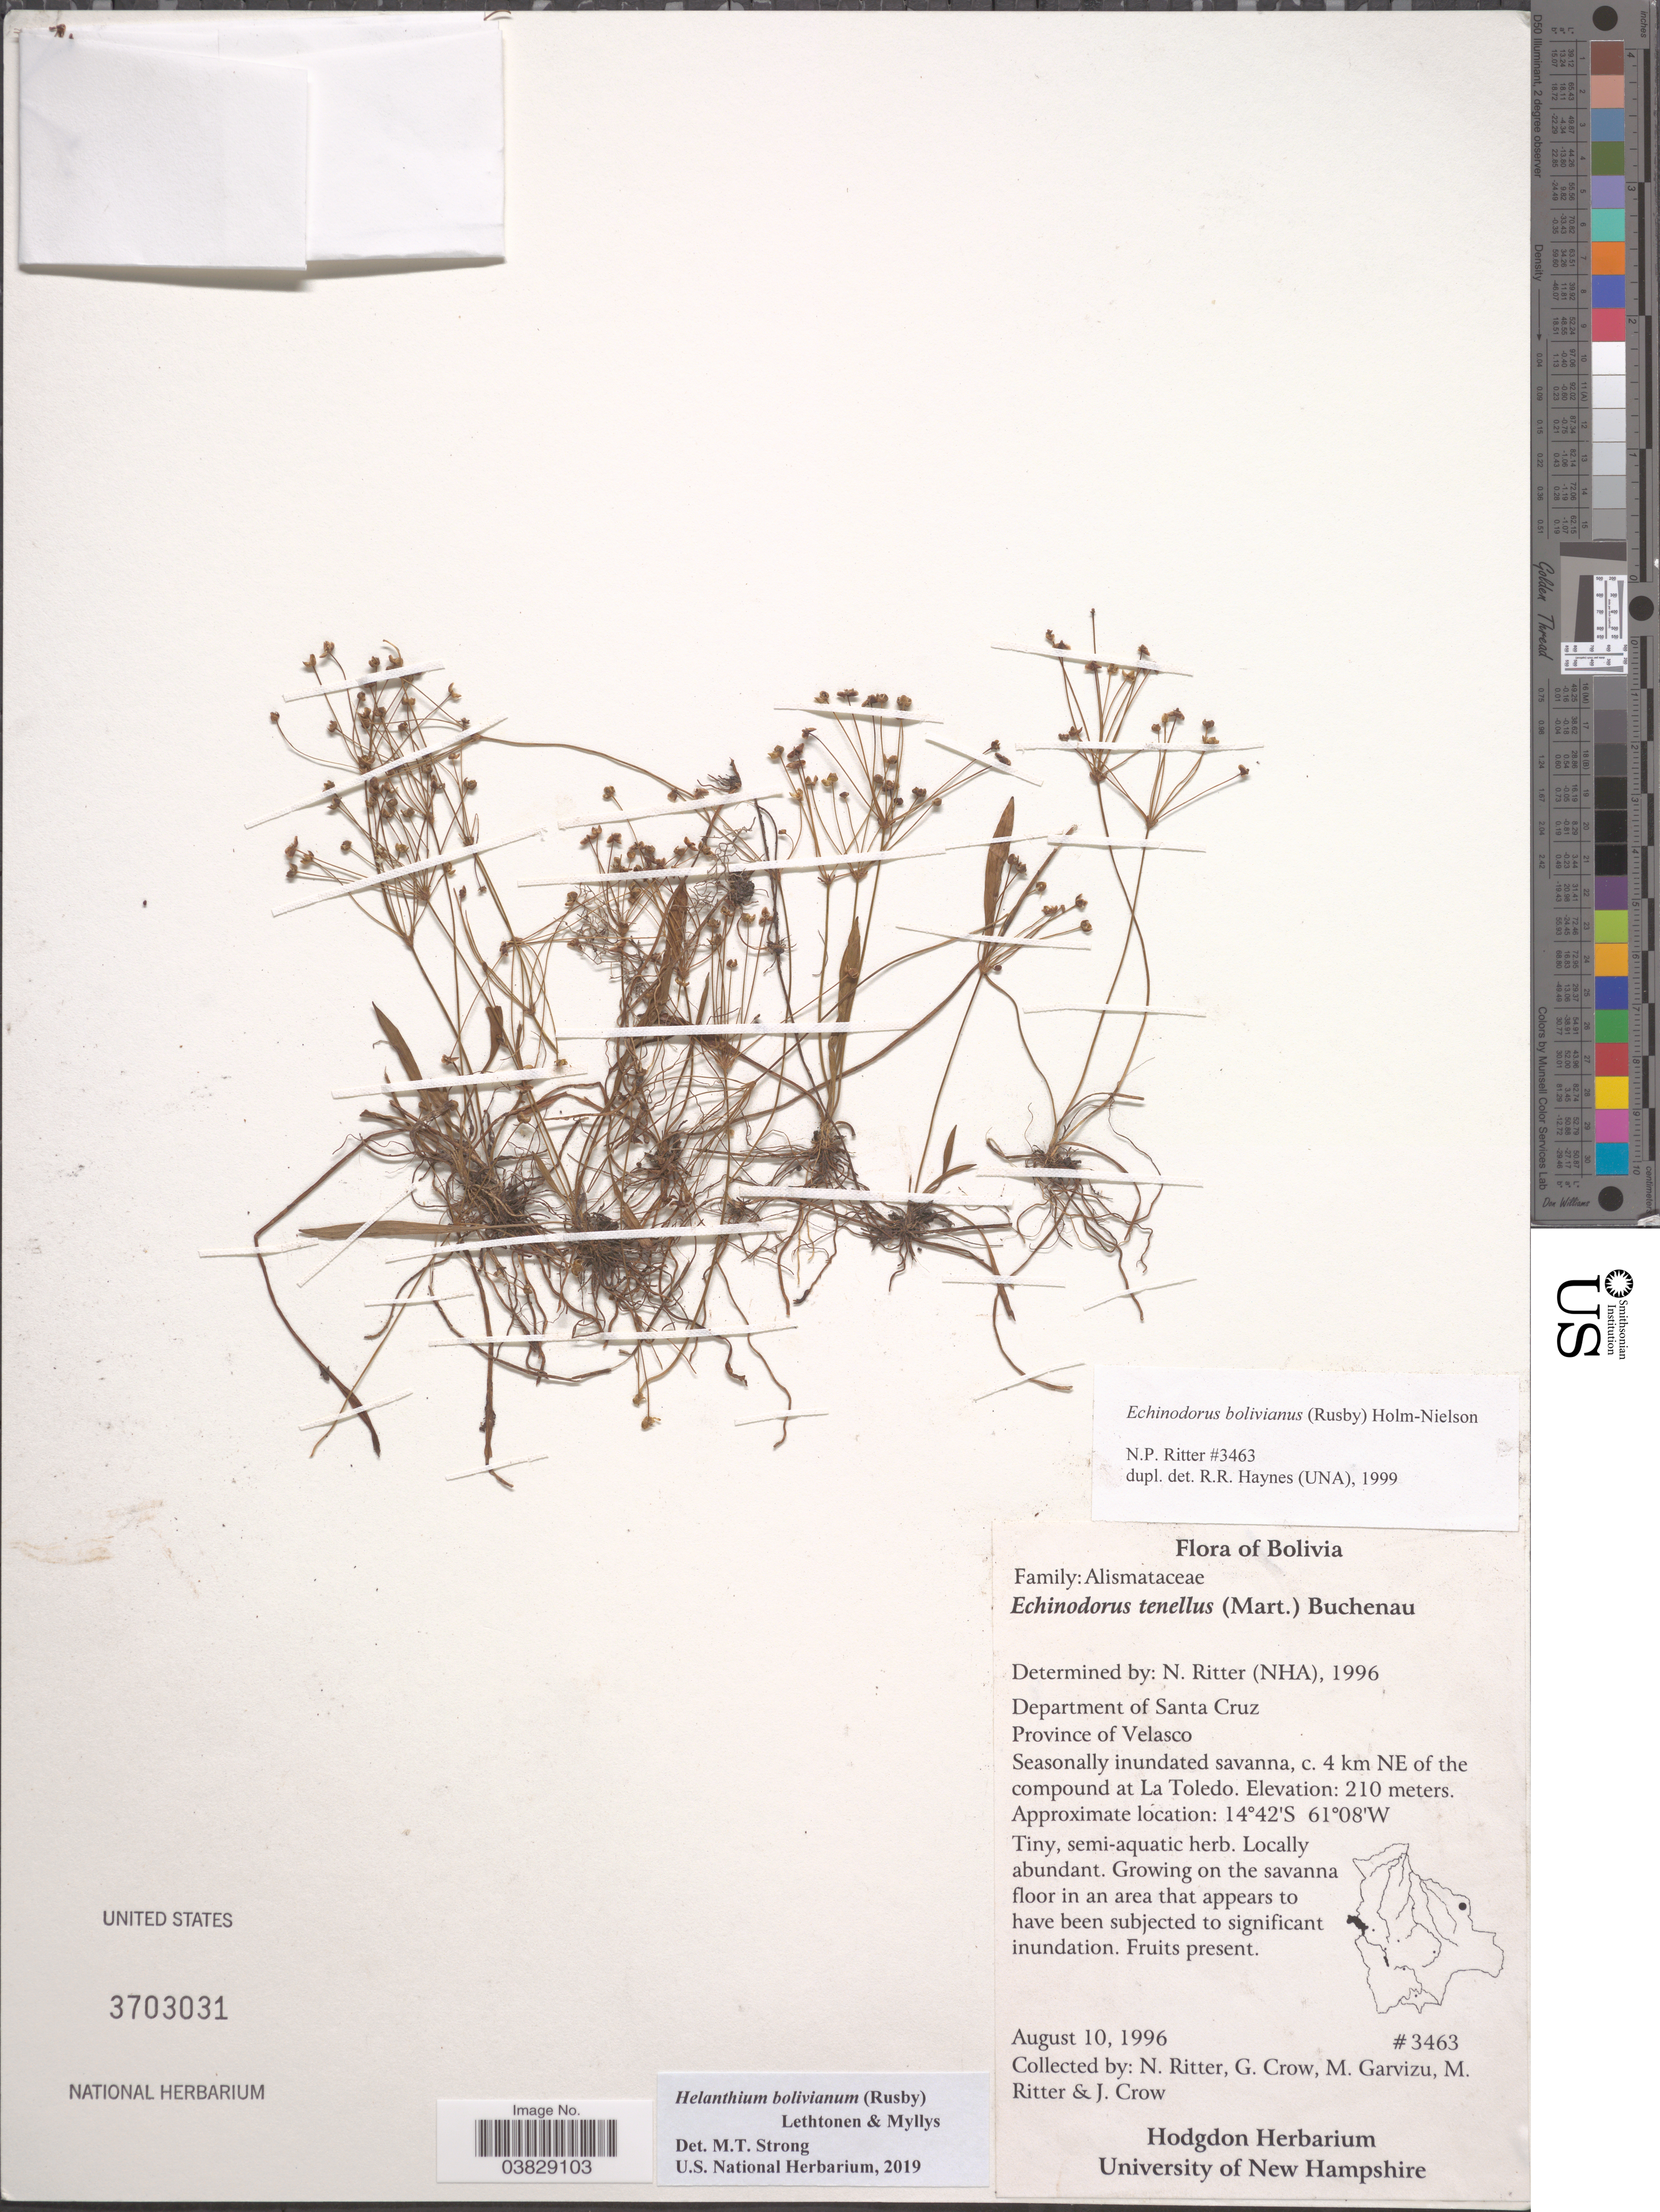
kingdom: Plantae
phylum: Tracheophyta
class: Liliopsida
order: Alismatales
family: Alismataceae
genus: Helanthium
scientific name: Helanthium bolivianum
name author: (Rusby) Lehtonen & Myllys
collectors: N. Ritter, G. Crow, M. Garvizu, M. Ritter & J. Crow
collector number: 3463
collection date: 1996-08-10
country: Bolivia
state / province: Santa Cruz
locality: Department of Santa Cruz. Province of Velasco. Seasonally inundates savanna, c. 4 km NE of the compound at La Toledo.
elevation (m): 210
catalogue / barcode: US 3703031